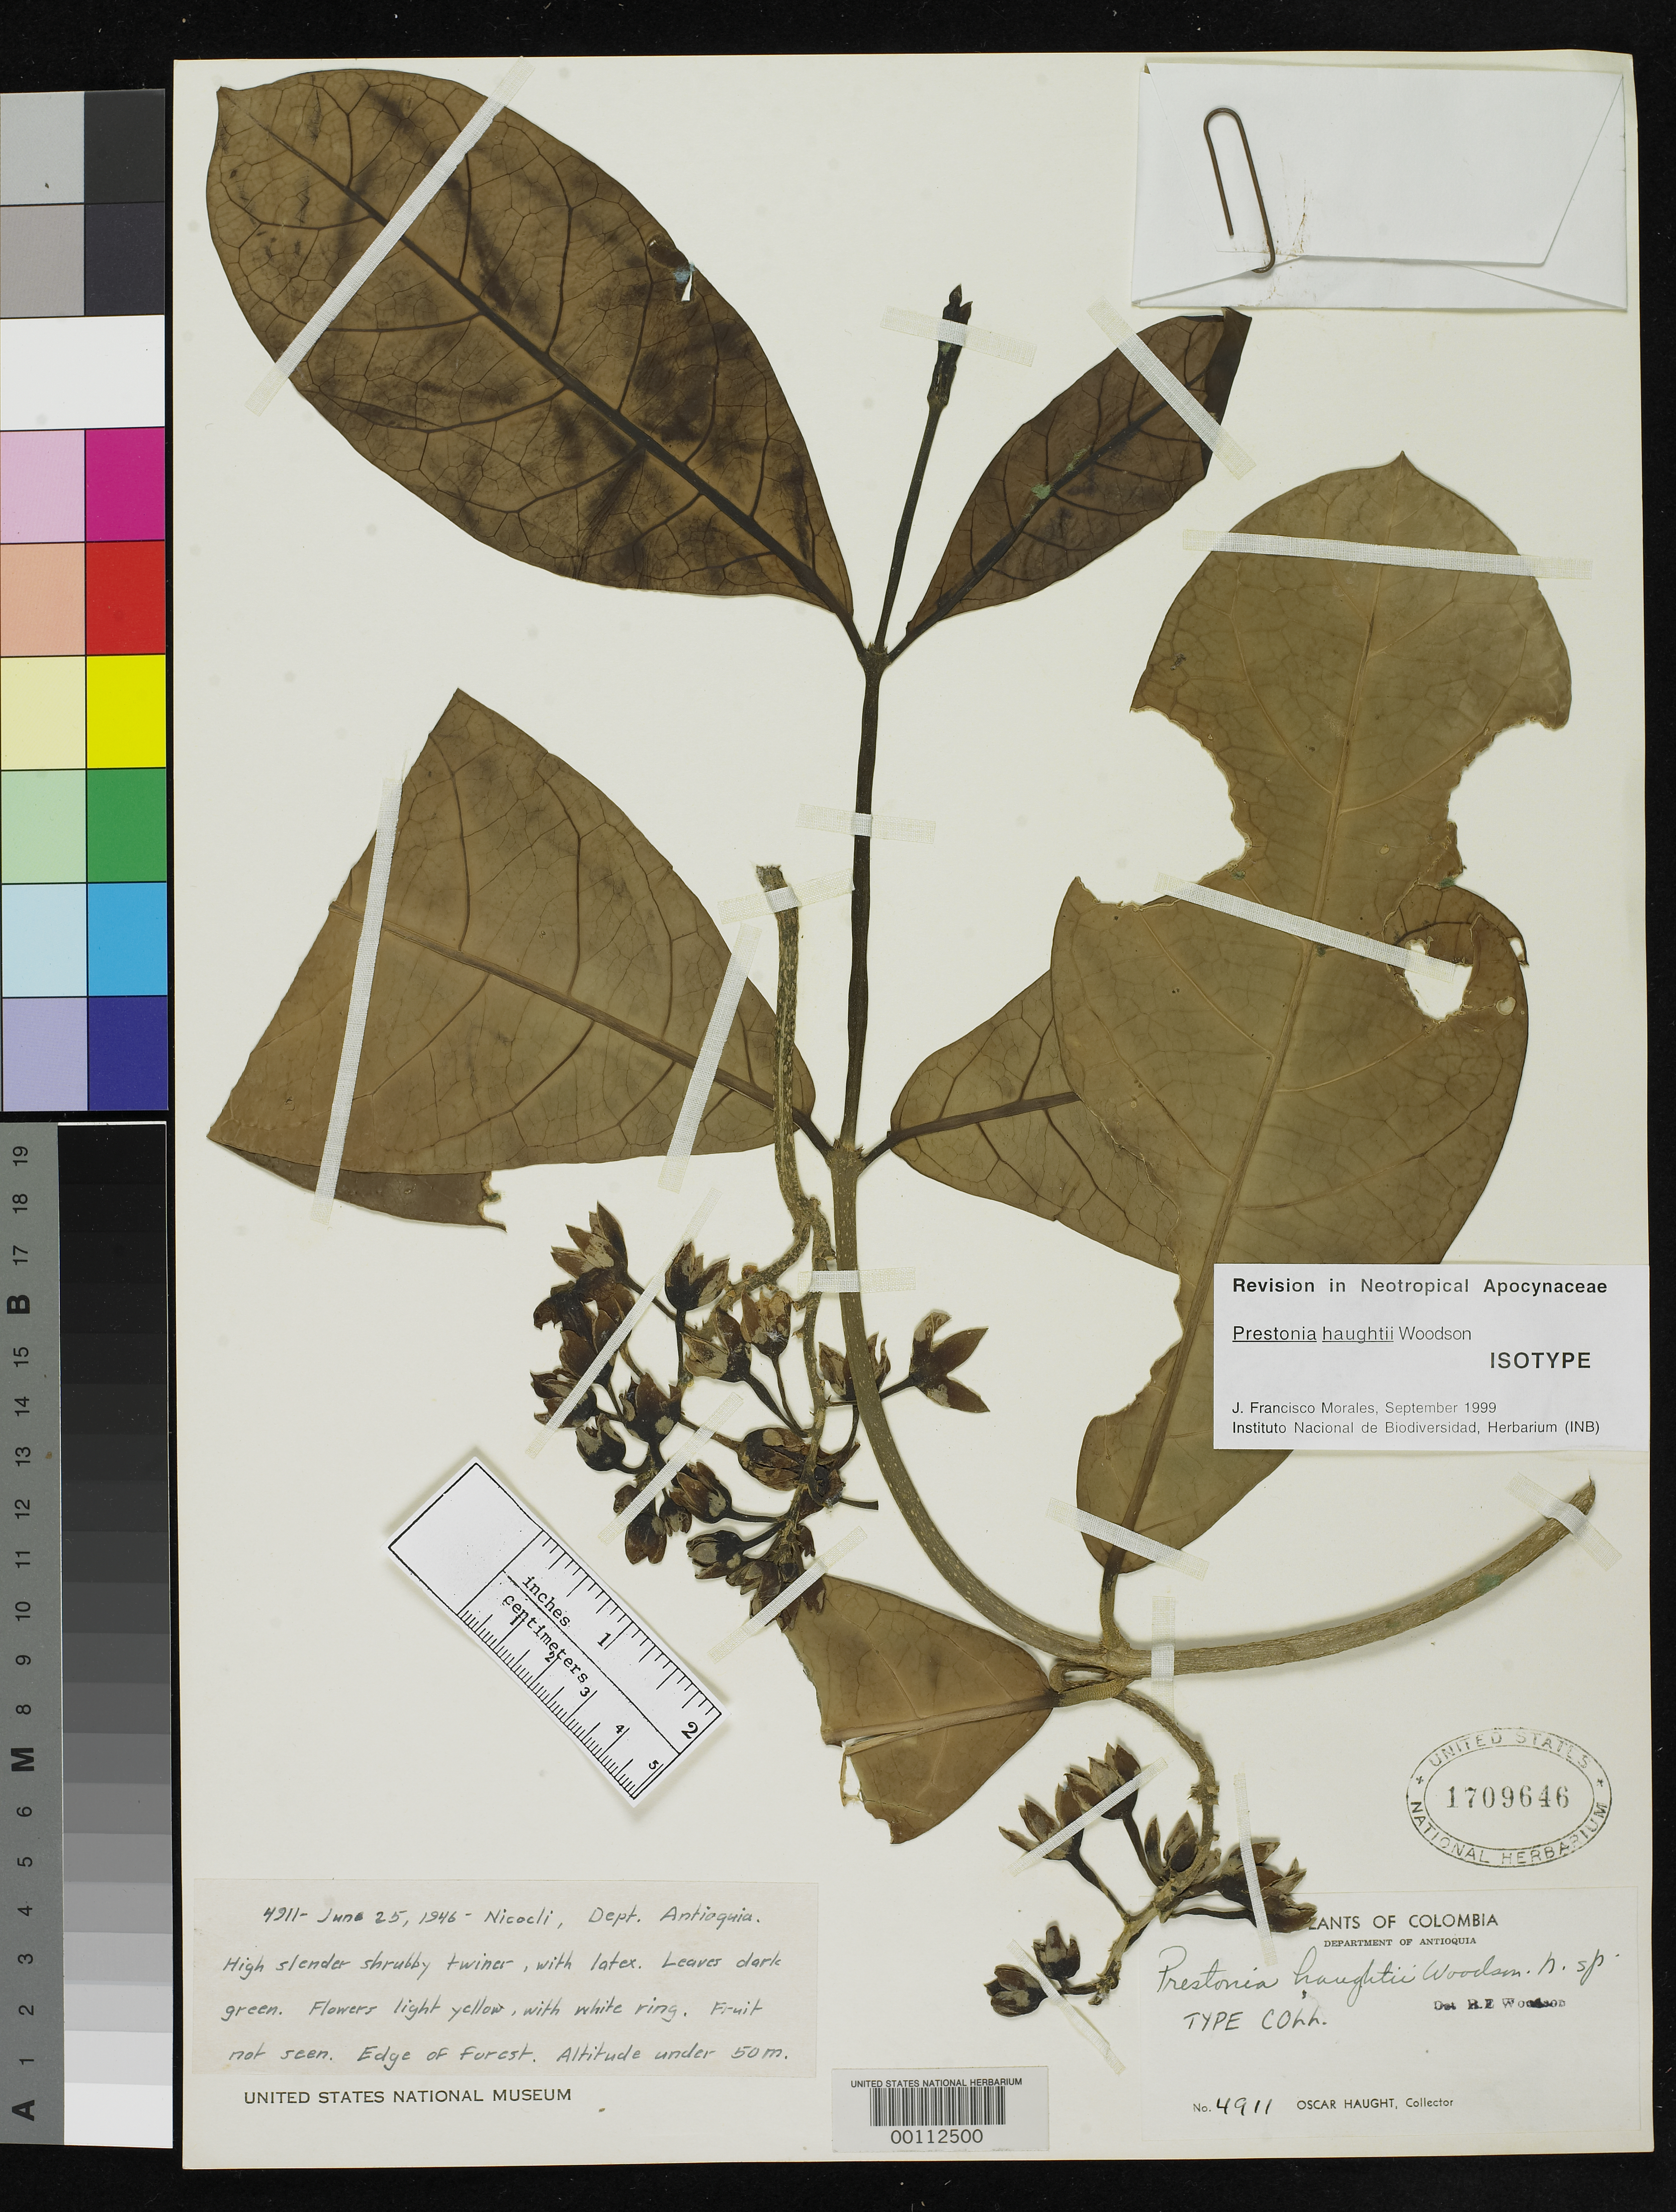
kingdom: Plantae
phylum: Tracheophyta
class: Magnoliopsida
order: Gentianales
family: Apocynaceae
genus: Prestonia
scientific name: Prestonia haughtii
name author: Woodson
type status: Isotype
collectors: O. L. Haught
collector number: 4911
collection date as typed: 25 Jun 1946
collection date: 1946-06-25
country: Colombia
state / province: Antioquia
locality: Nicocli.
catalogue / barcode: US 1709646